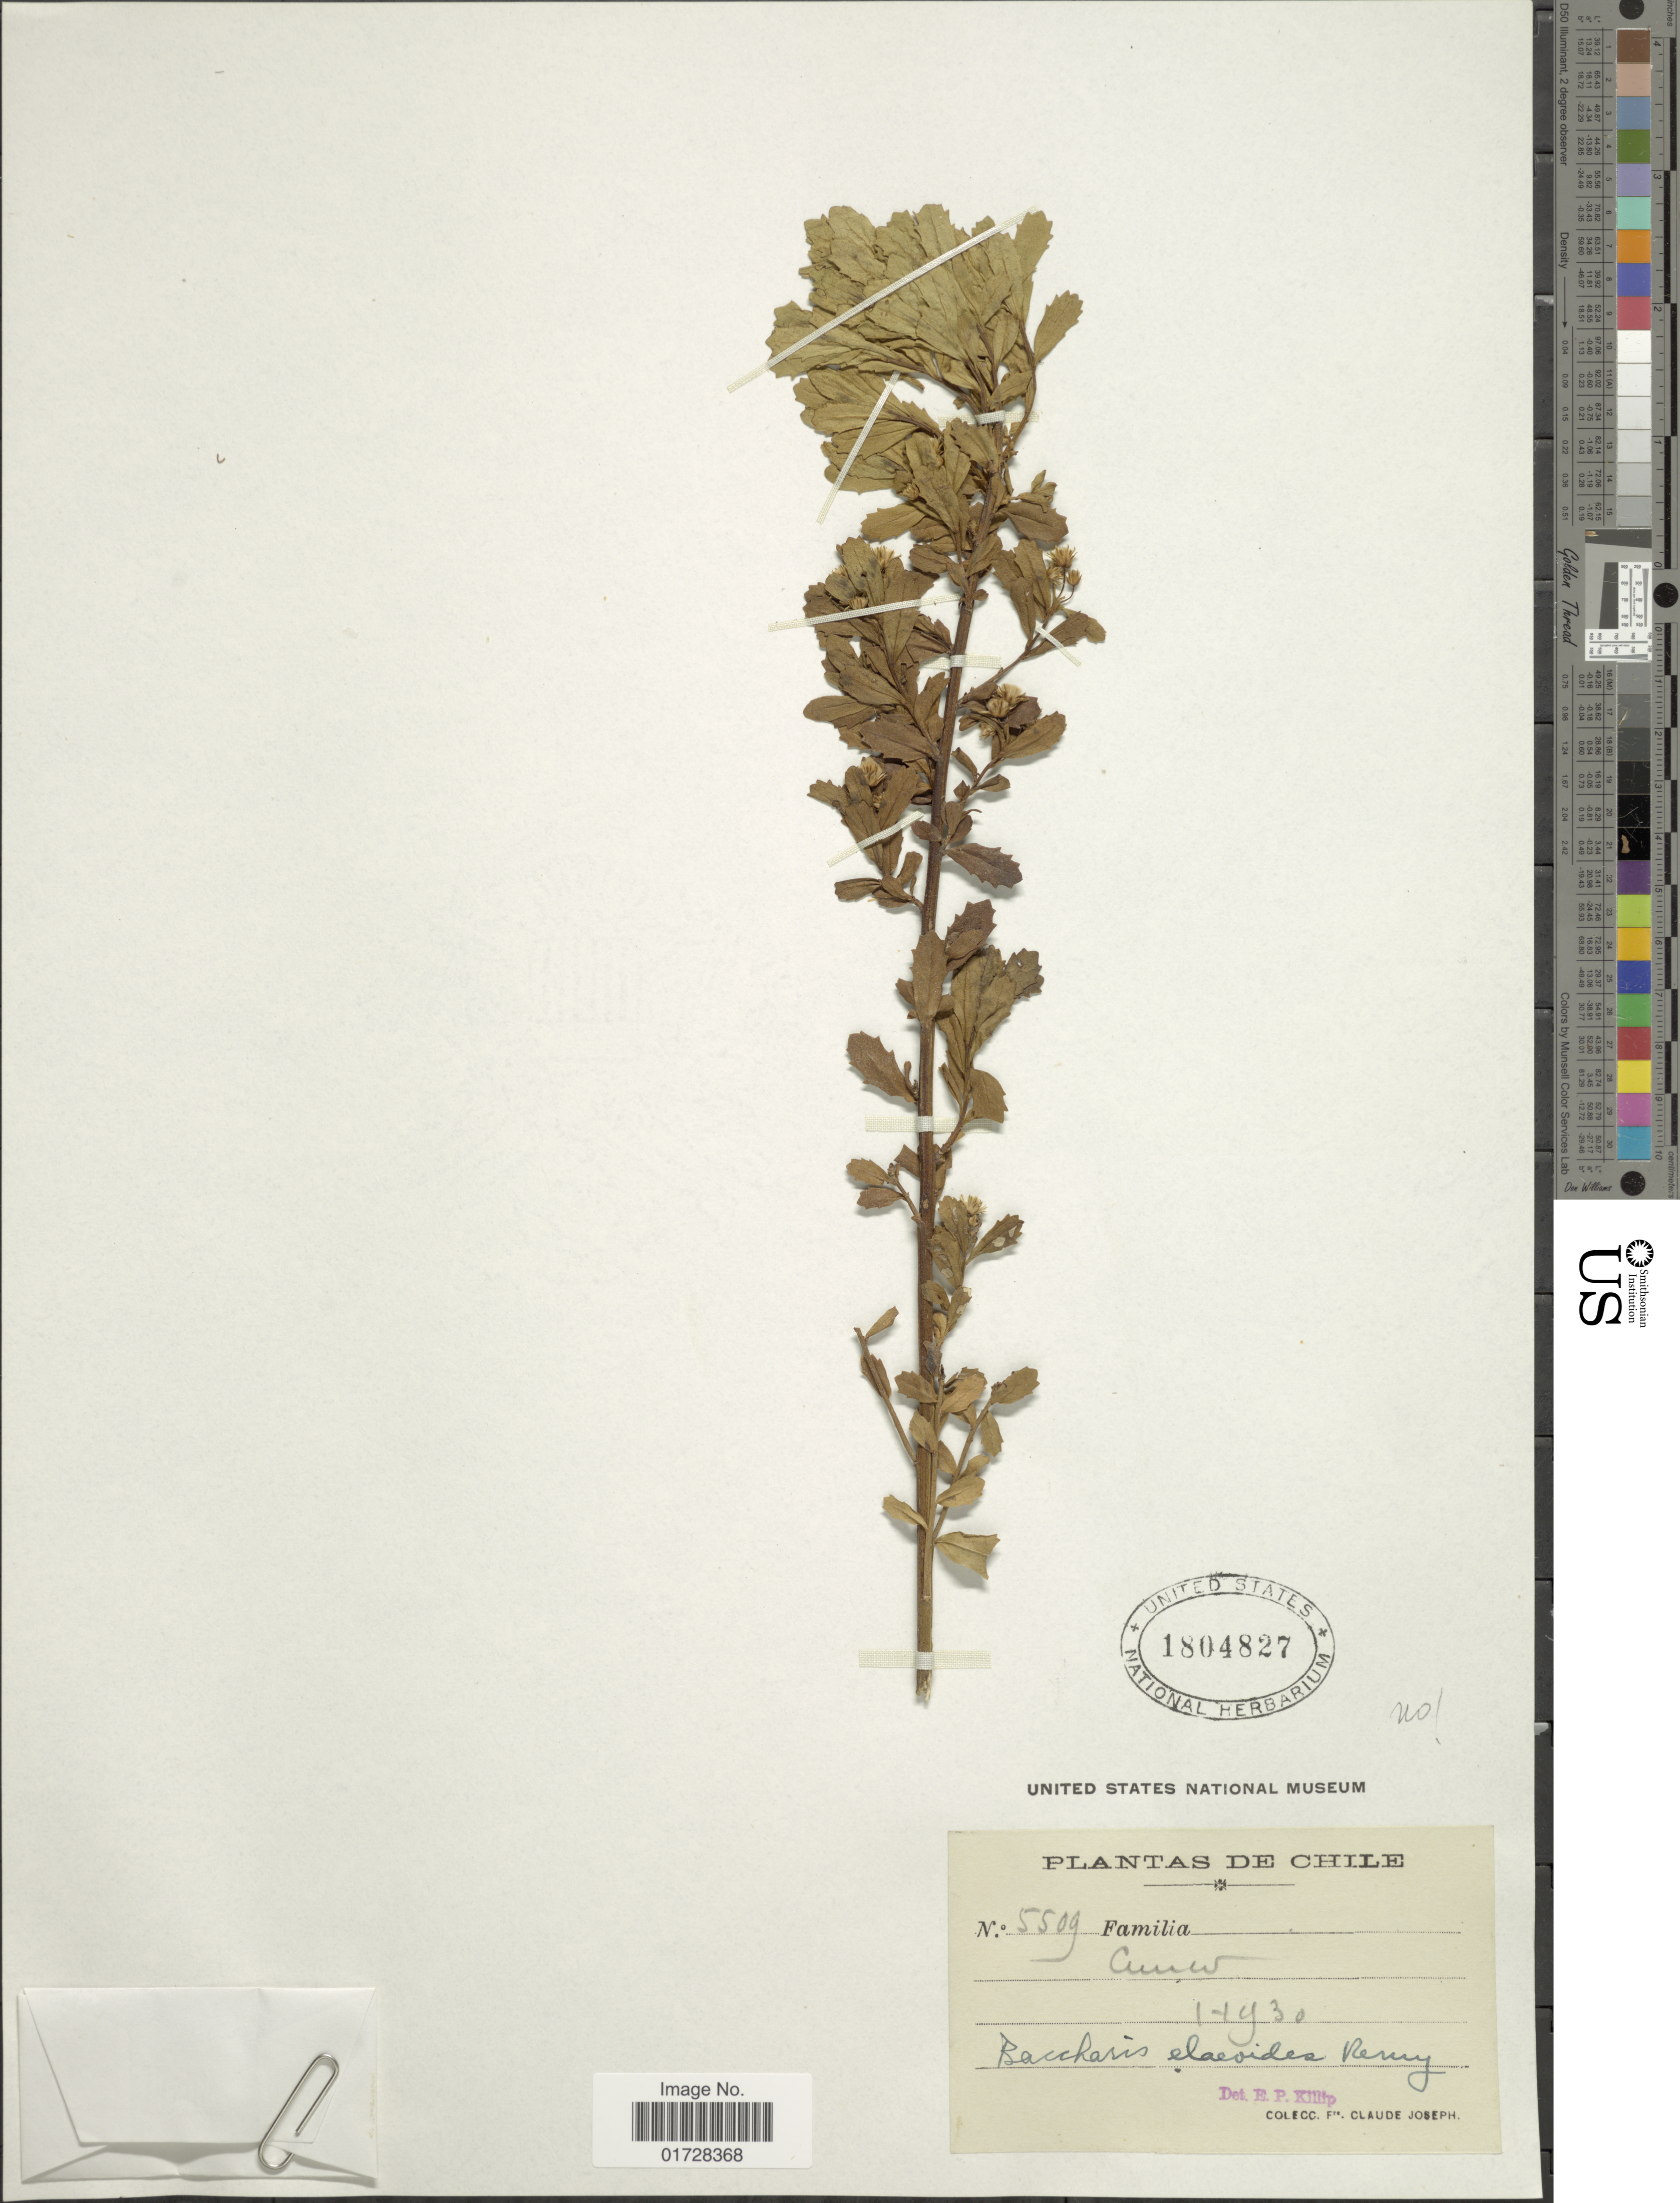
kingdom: Plantae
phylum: Tracheophyta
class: Magnoliopsida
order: Asterales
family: Asteraceae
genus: Baccharis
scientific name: Baccharis sp.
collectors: Bro. Claude-Joseph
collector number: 5509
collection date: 1930-01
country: Chile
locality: Cuneo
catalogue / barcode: US 1804827